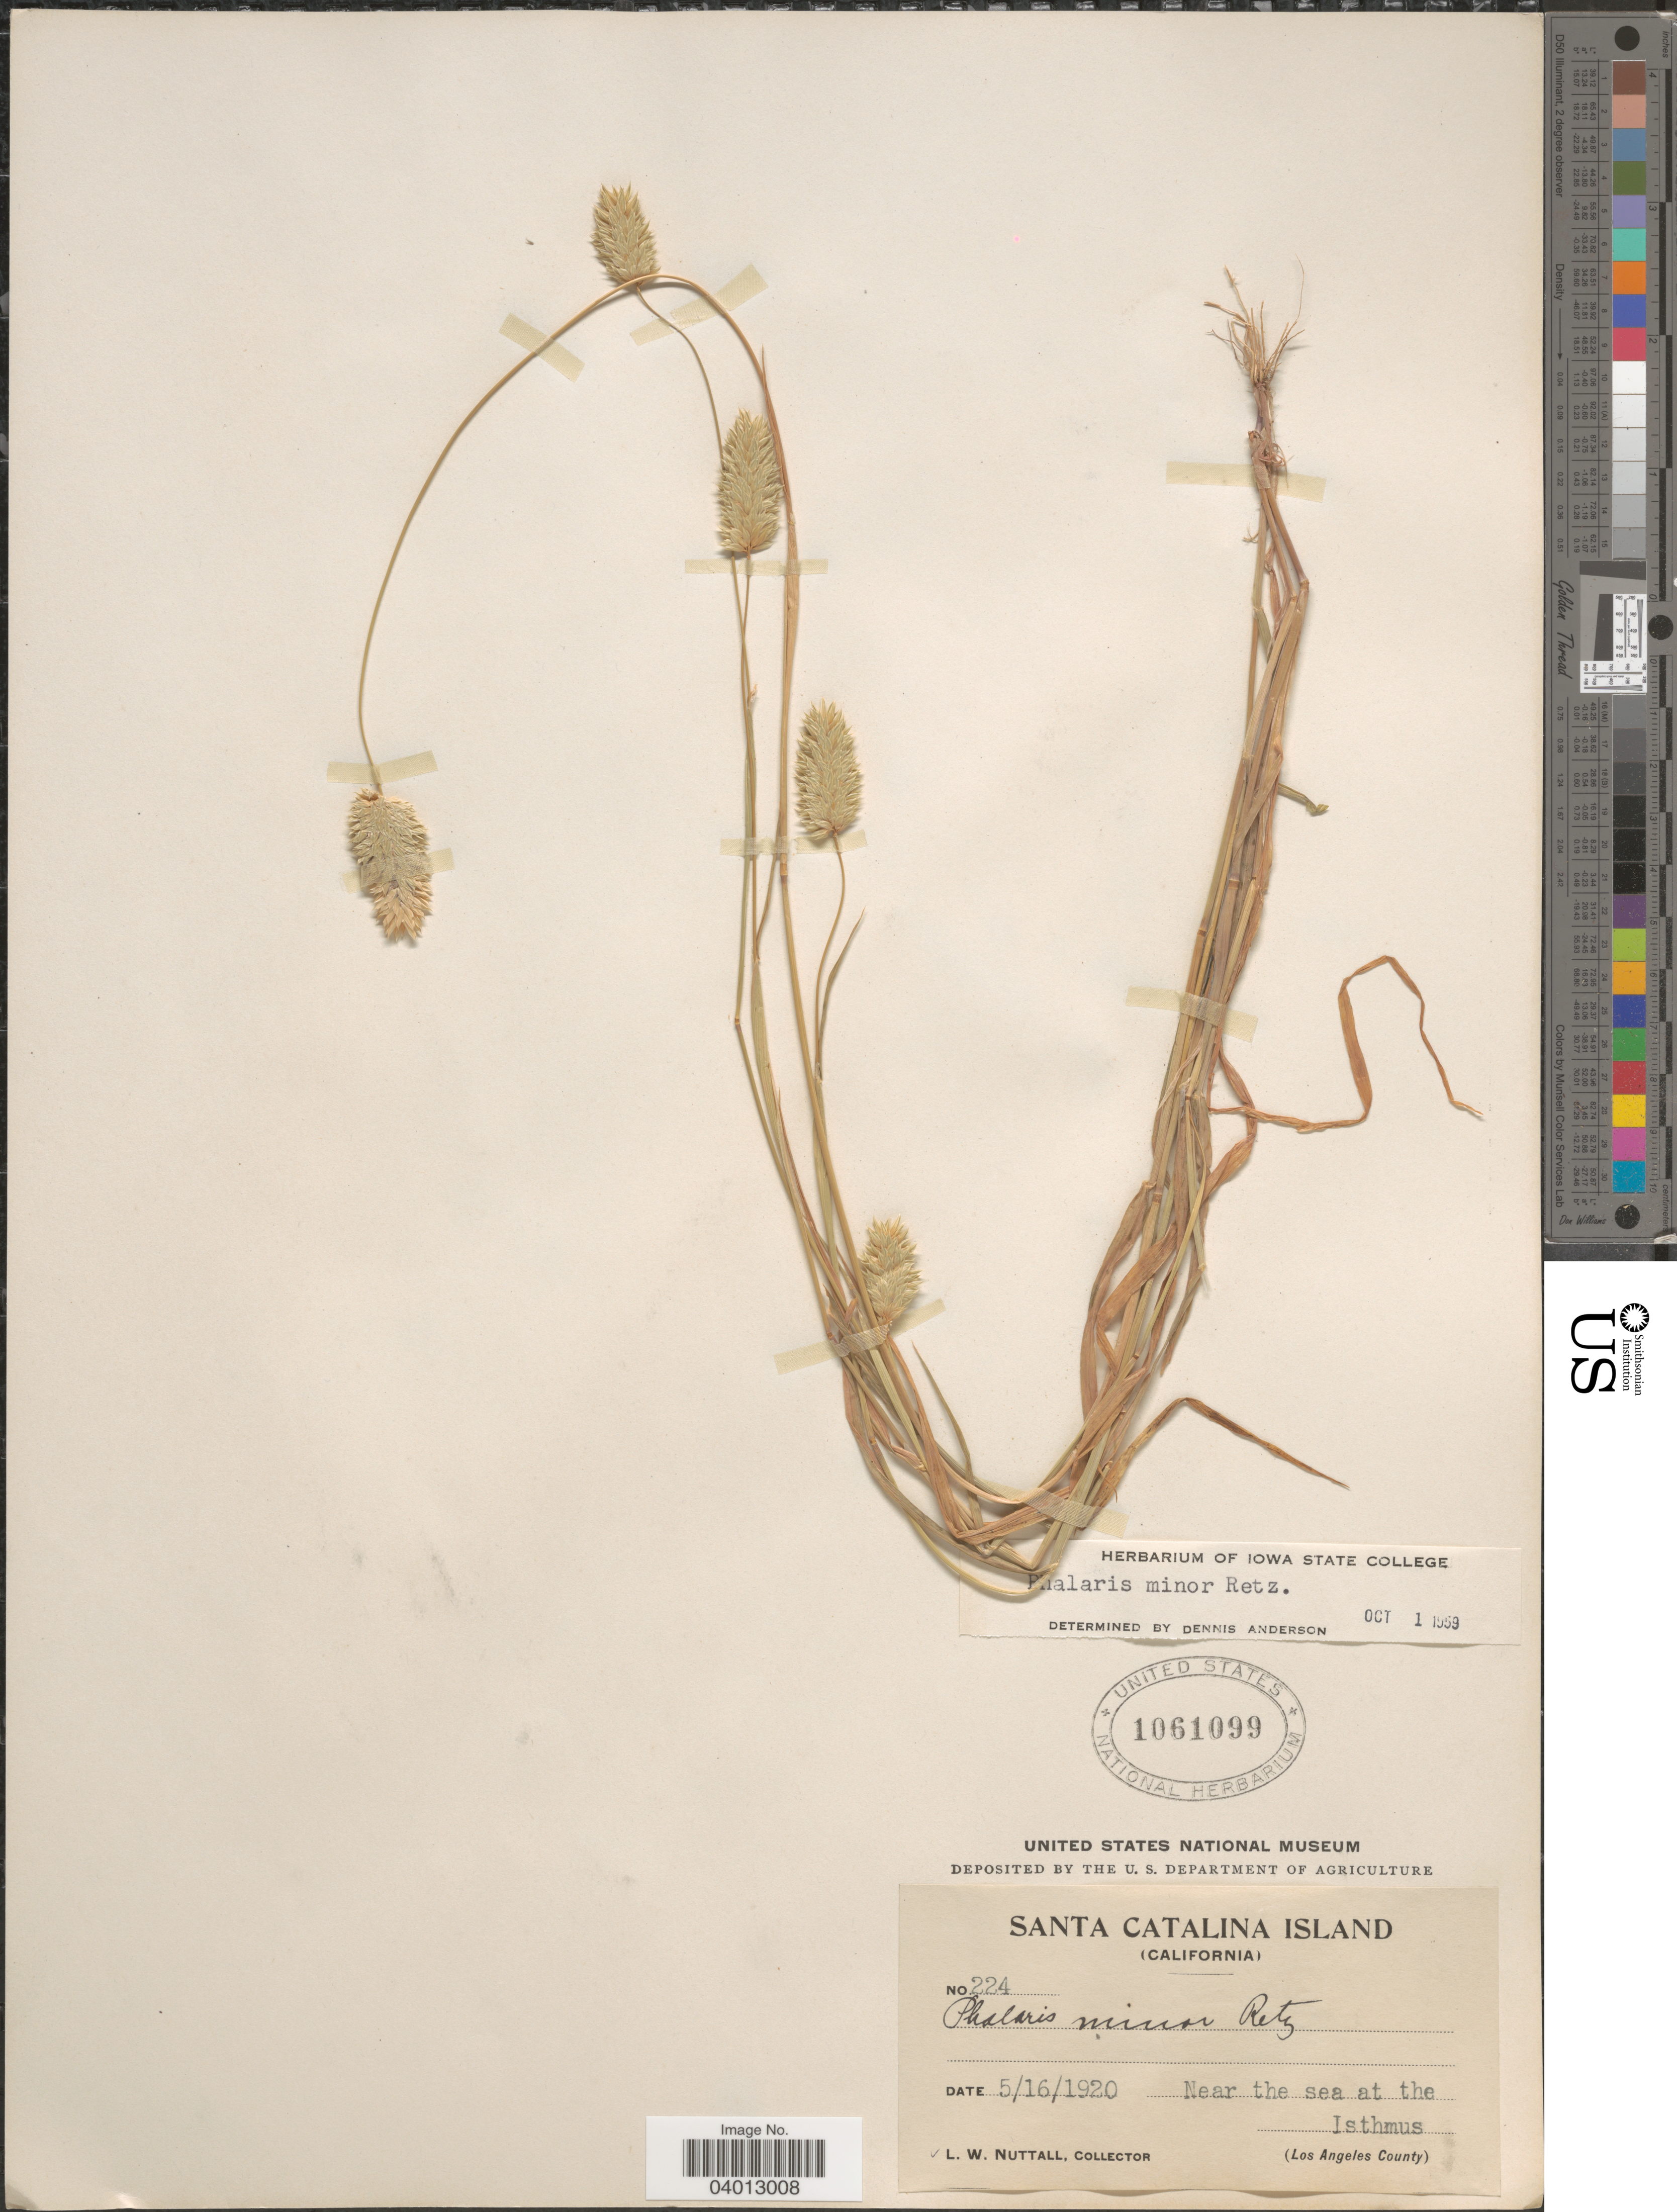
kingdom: Plantae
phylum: Tracheophyta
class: Liliopsida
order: Poales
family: Poaceae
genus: Phalaris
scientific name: Phalaris minor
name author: Retz.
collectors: L. W. Nuttall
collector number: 224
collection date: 1920-05-16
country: United States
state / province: California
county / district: Los Angeles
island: Santa Catalina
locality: Santa Catalina Island. Near the sea at the Isthmus.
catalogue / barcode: US 1061099